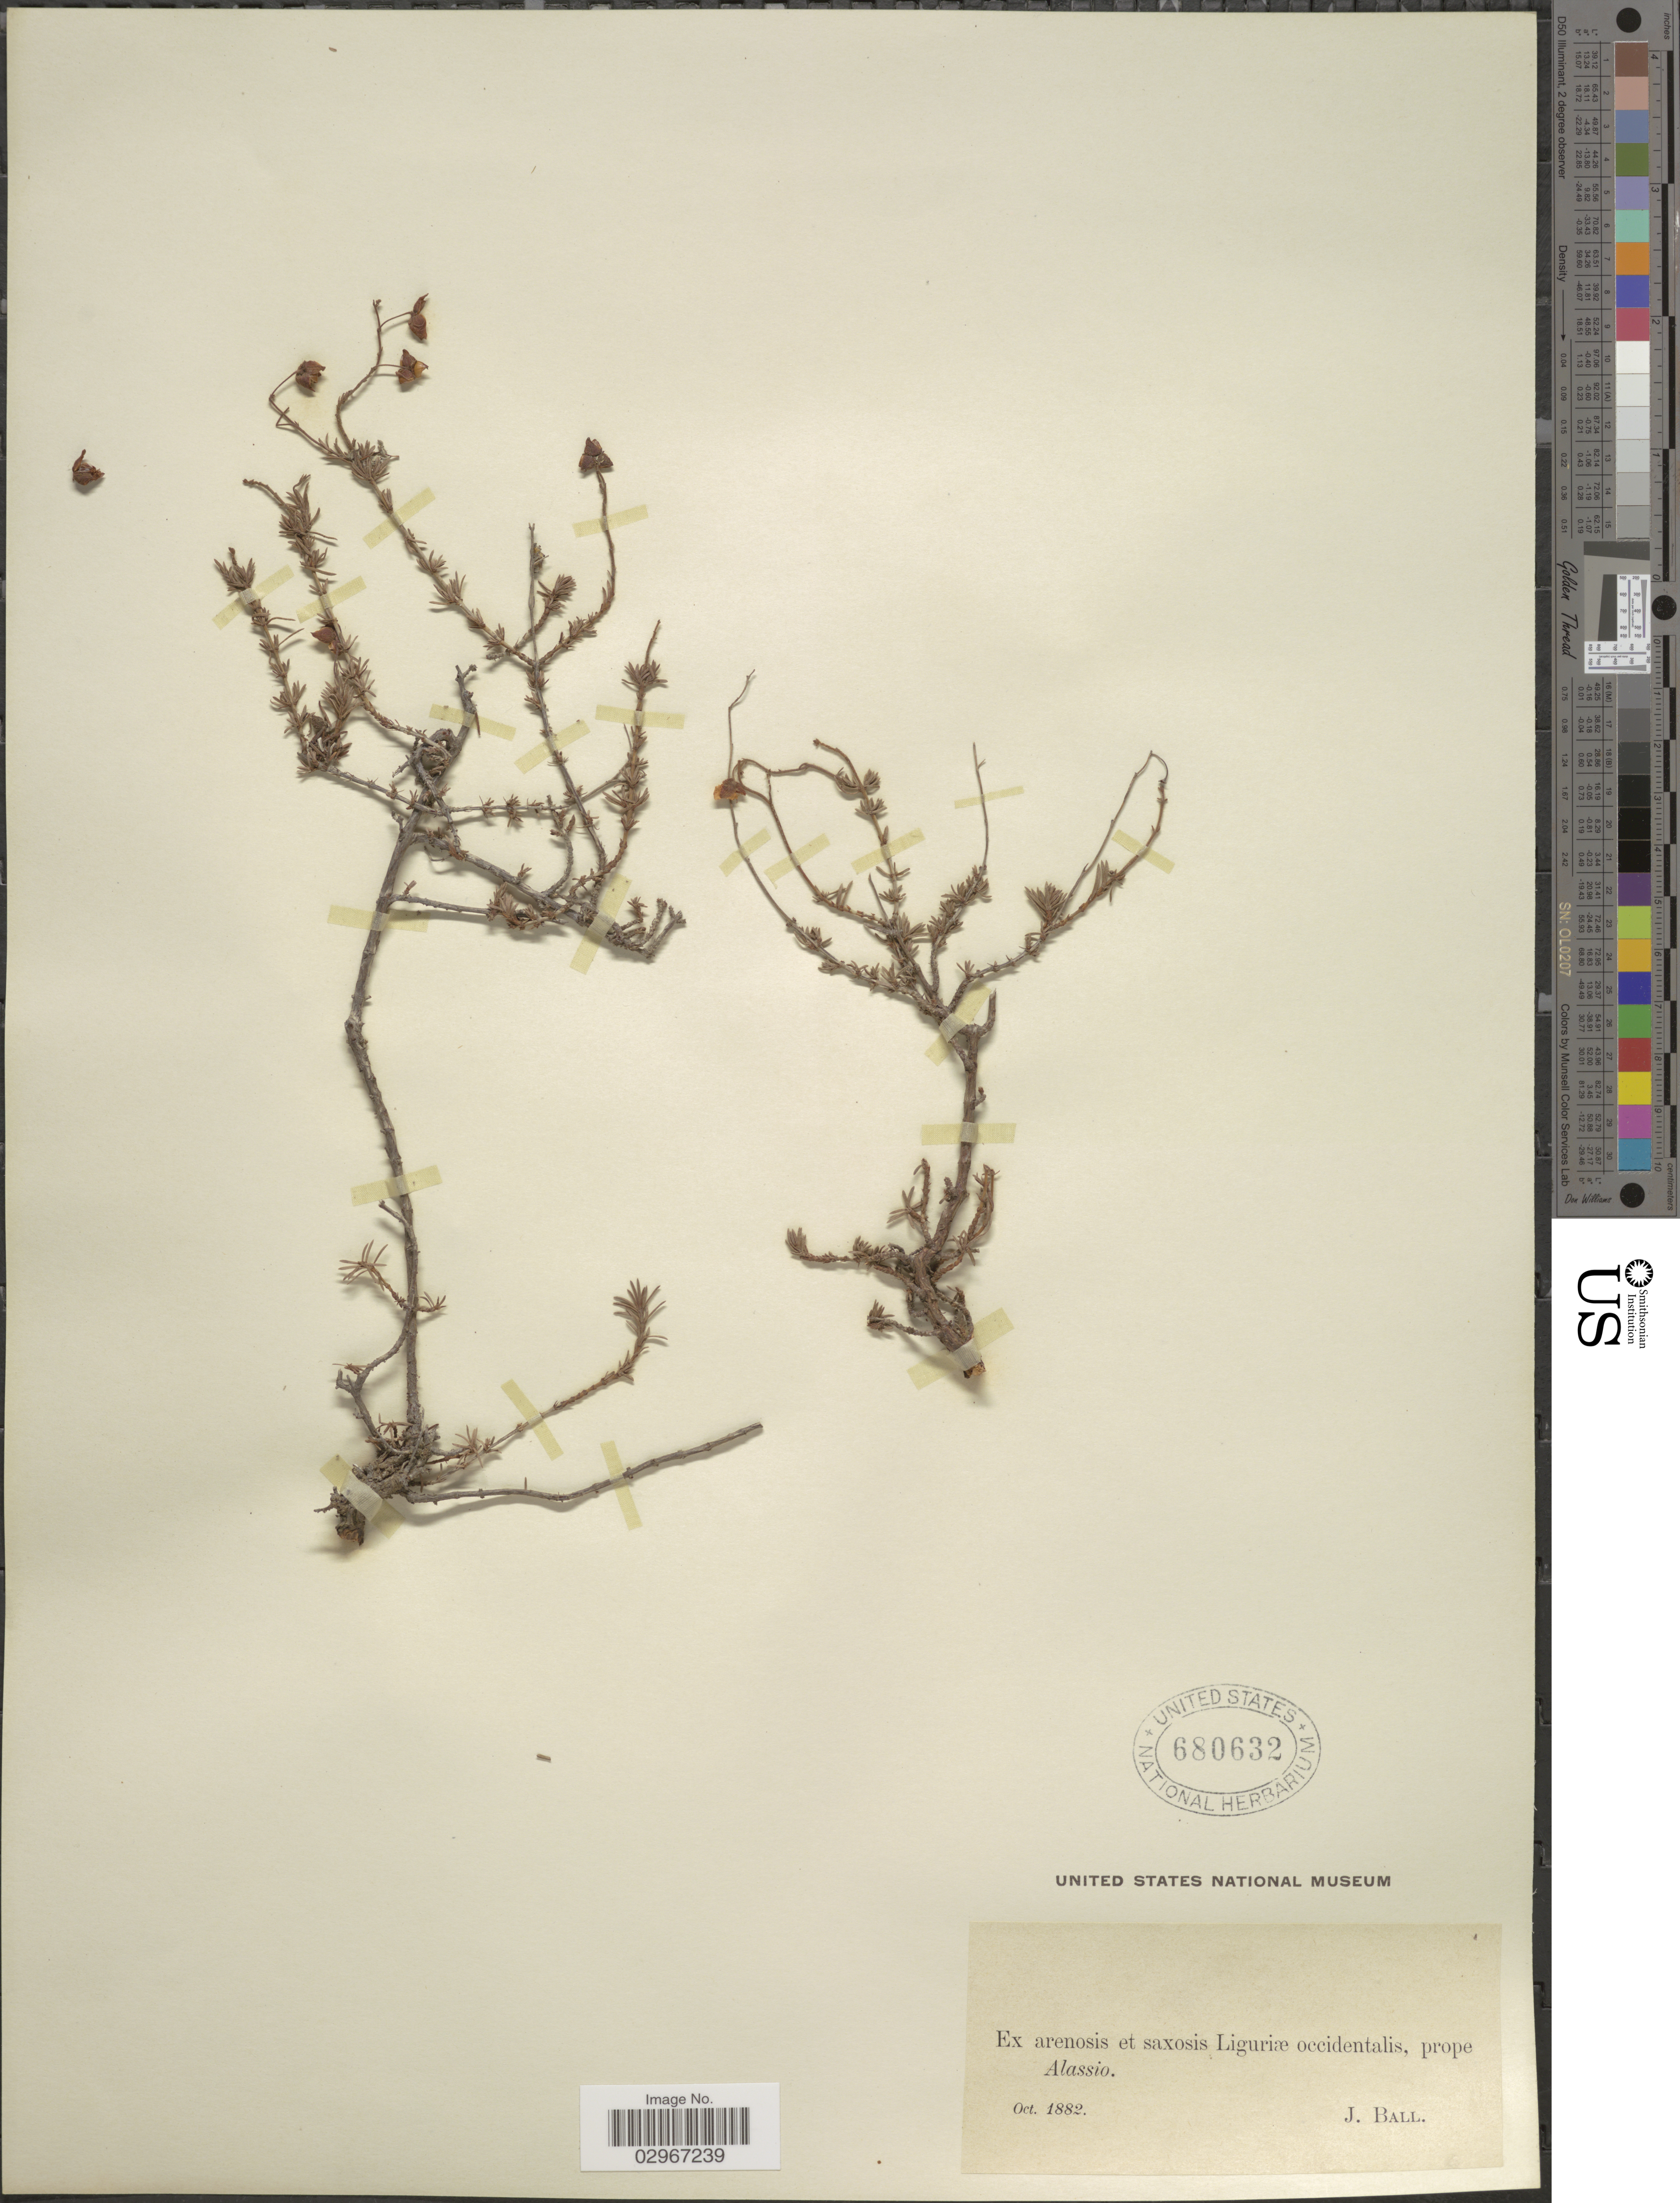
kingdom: Plantae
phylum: Tracheophyta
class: Magnoliopsida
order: Malvales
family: Cistaceae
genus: Helianthemum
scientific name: Helianthemum sp.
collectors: J. Ball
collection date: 1882-10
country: Italy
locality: Ex arenosis et saxosis Liguriæ occidentalis, prope Alassio.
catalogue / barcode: US 680632